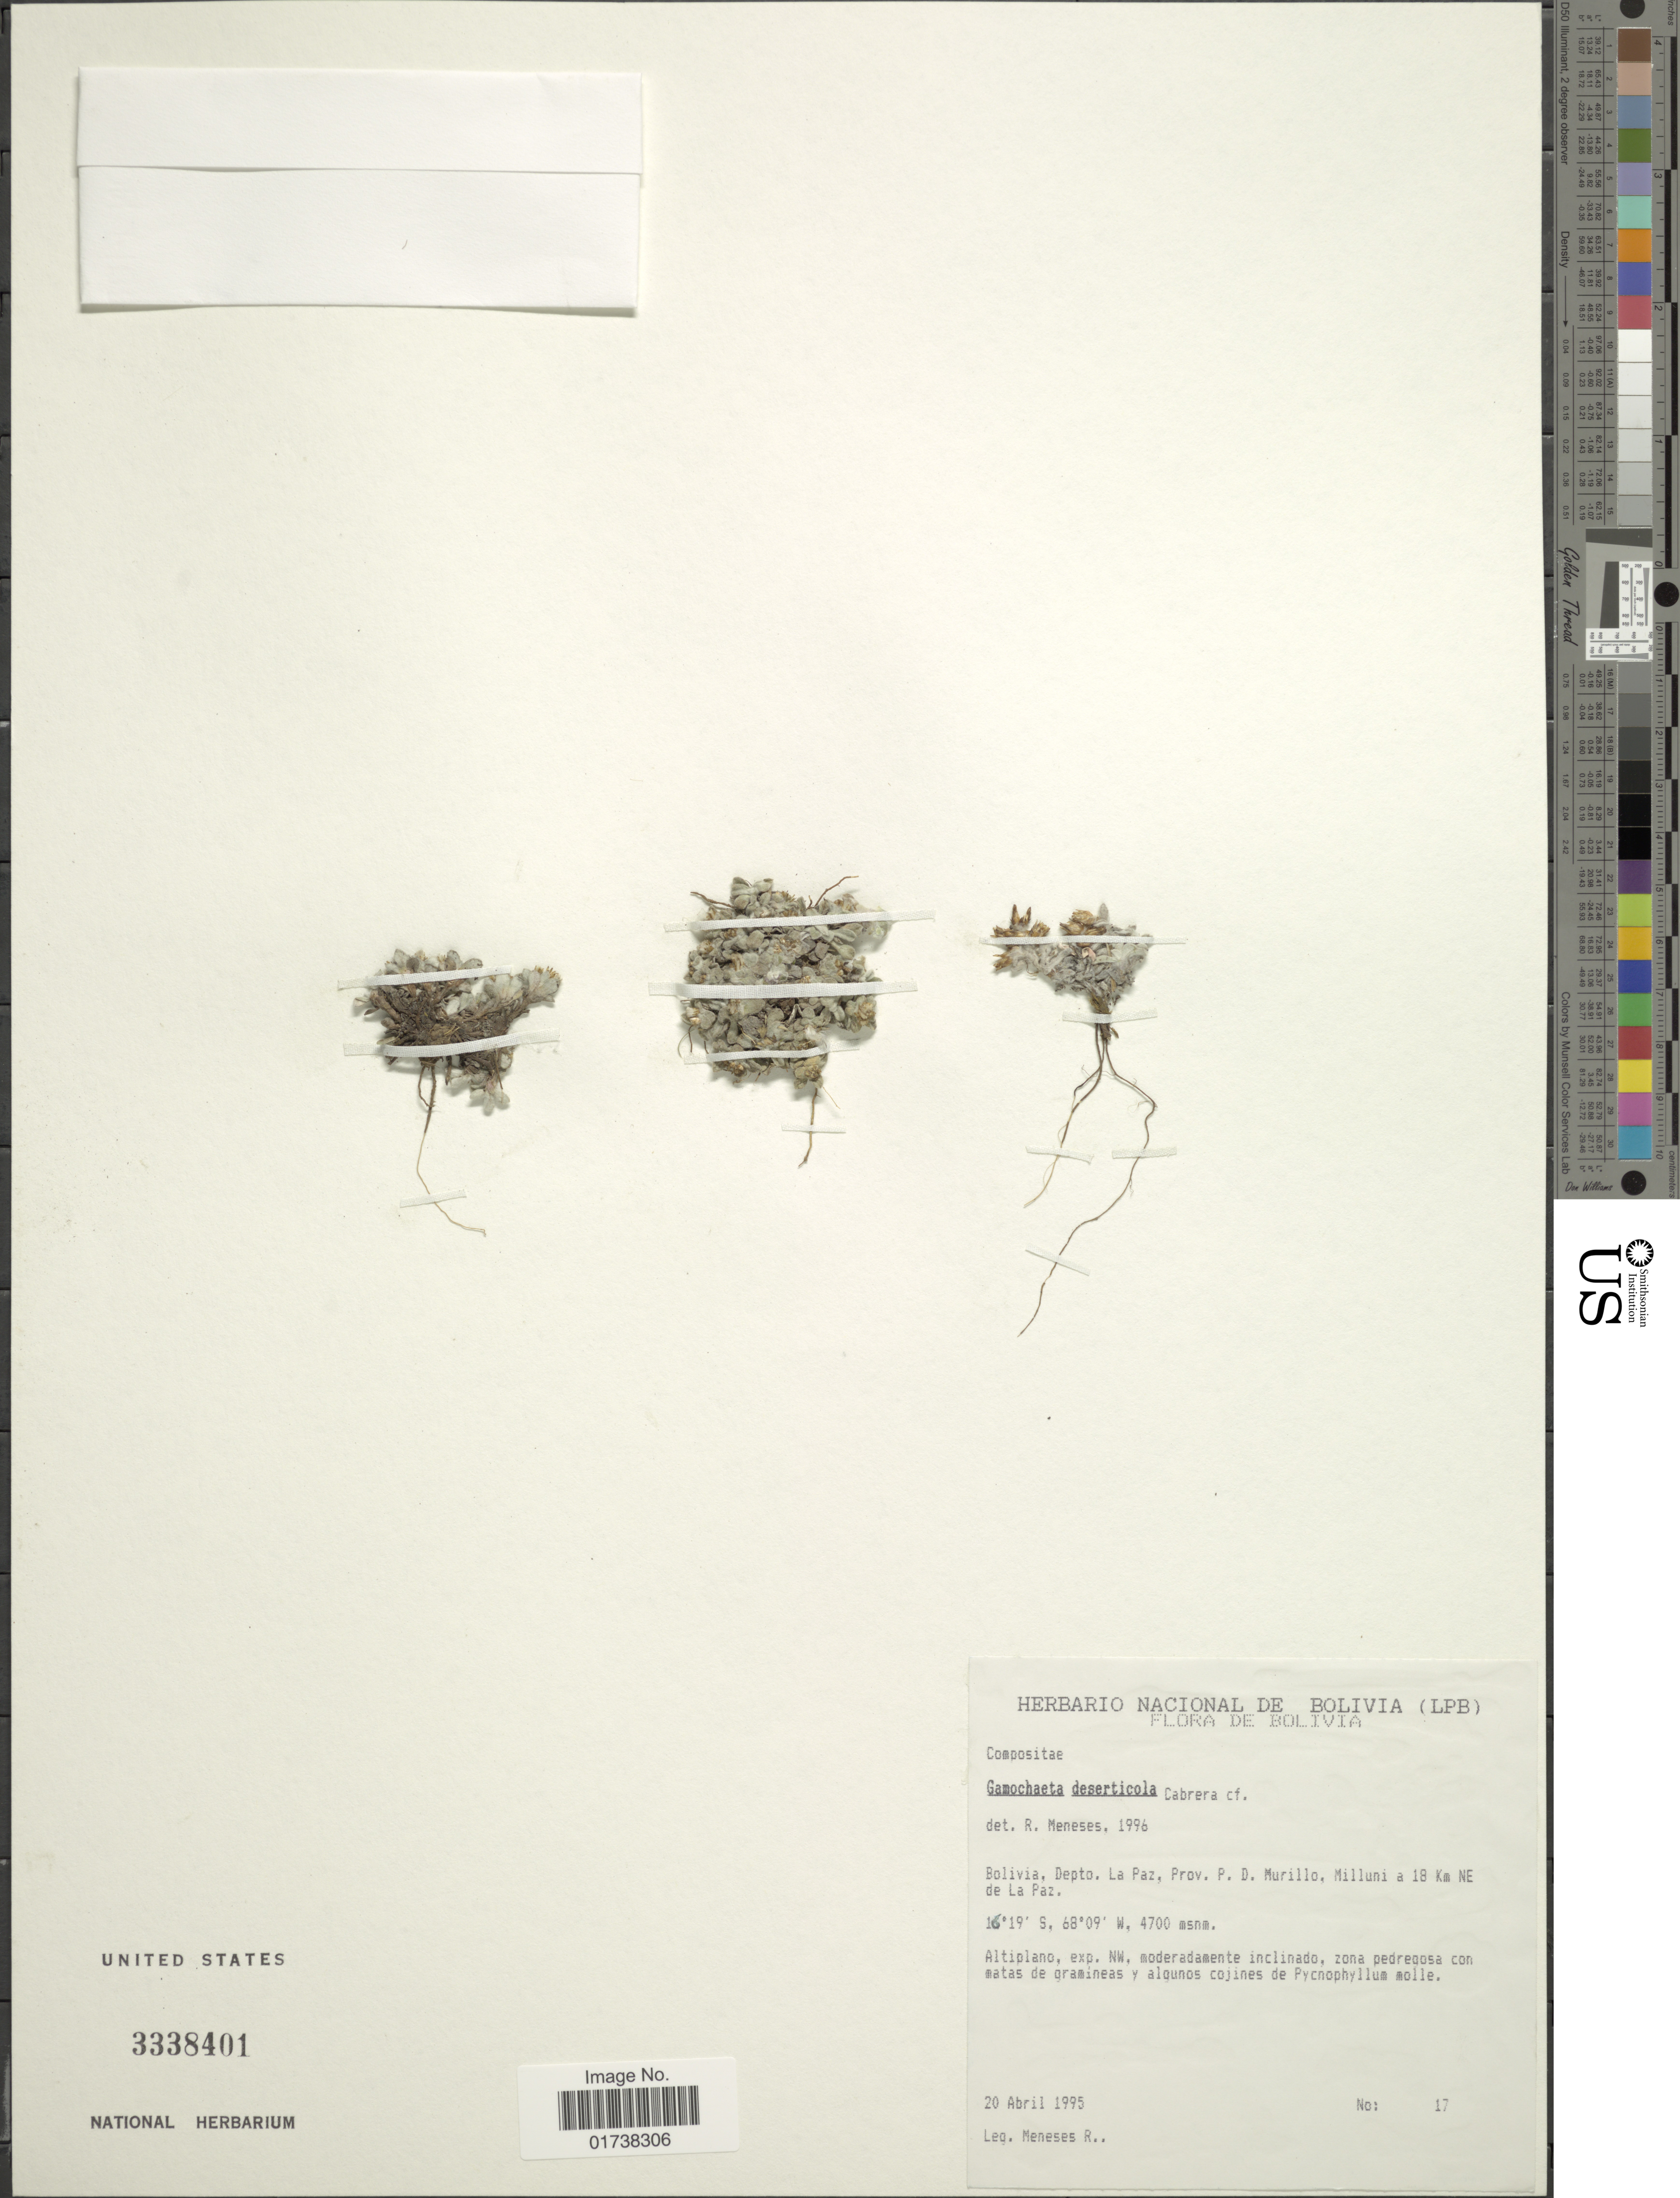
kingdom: Plantae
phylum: Tracheophyta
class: Magnoliopsida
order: Asterales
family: Asteraceae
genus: Gamochaeta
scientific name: Gamochaeta deserticola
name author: Cabrera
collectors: R. I. Meneses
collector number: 17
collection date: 1995-04-20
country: Bolivia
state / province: La Paz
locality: Depto. La Paz, Prov. P.D. Murillo, Milluni a 18 km NE de La Paz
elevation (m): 4700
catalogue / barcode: US 3338401